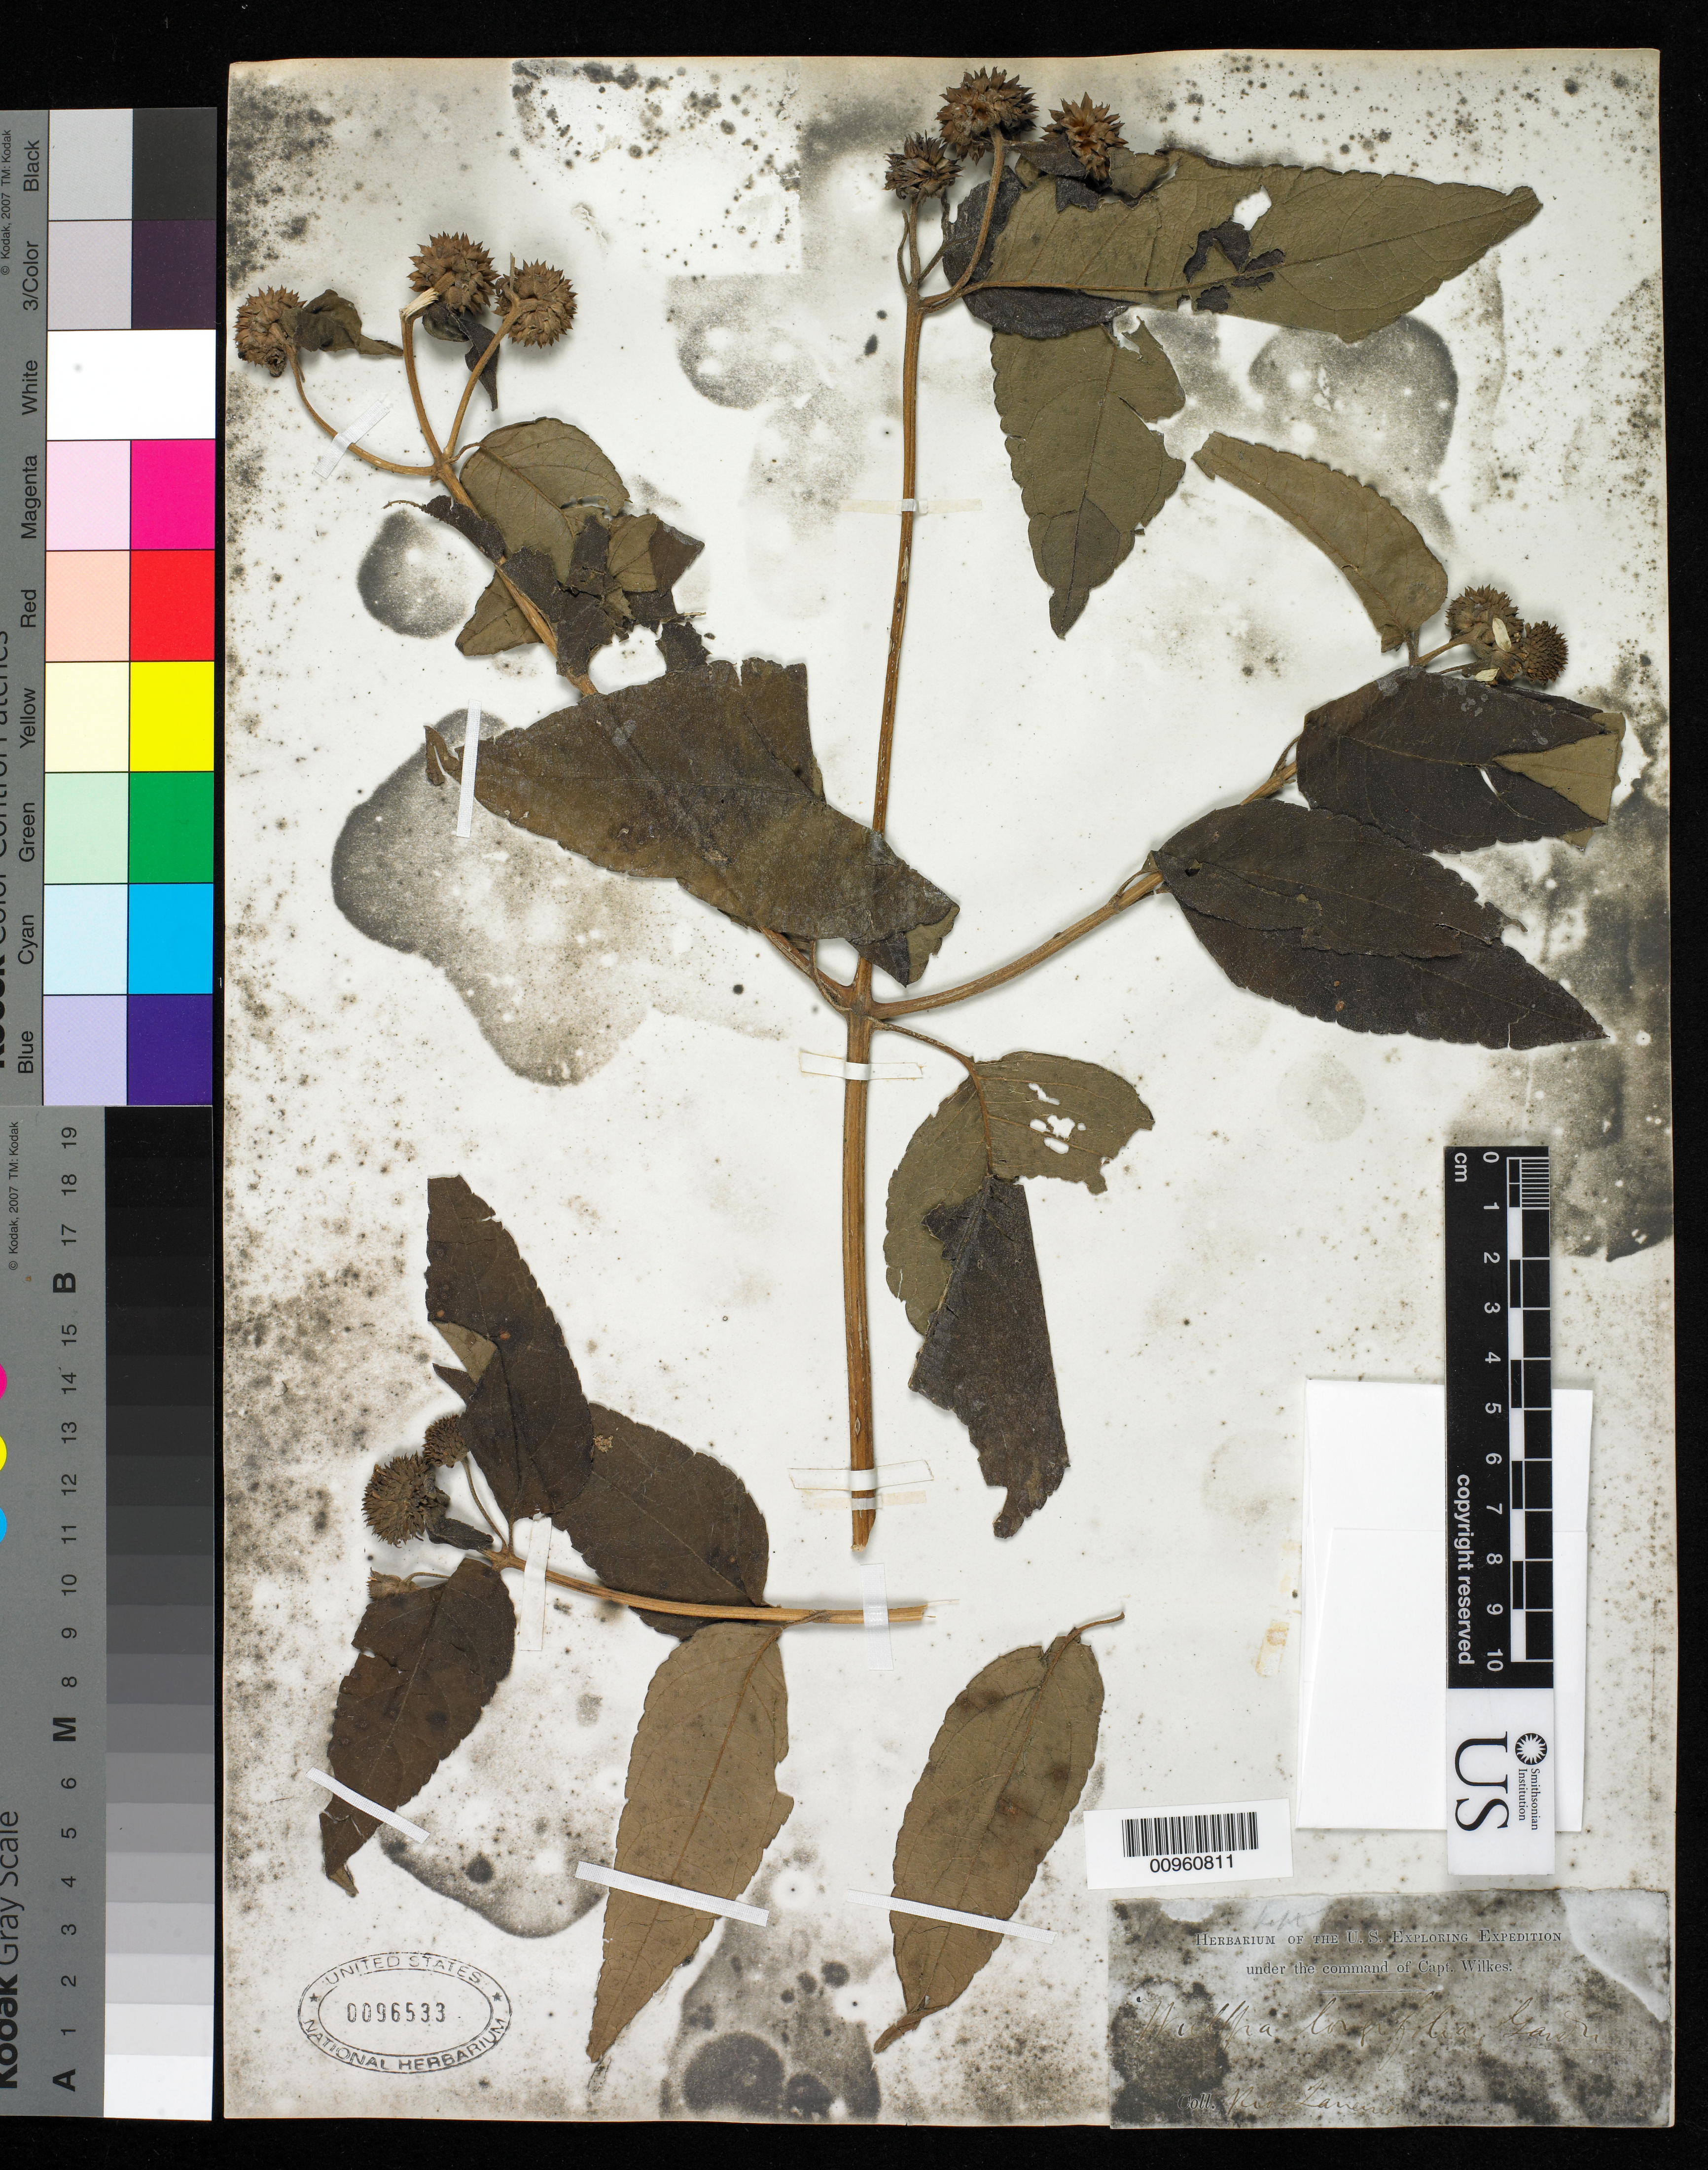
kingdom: Plantae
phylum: Tracheophyta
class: Magnoliopsida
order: Asterales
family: Asteraceae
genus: Wulffia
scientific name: Wulffia longifolia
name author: Gardner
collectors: Wilkes Explor. Exped.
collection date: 1838/1842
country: Brazil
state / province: Rio de Janeiro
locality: Rio Janeiro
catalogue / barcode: US 96533